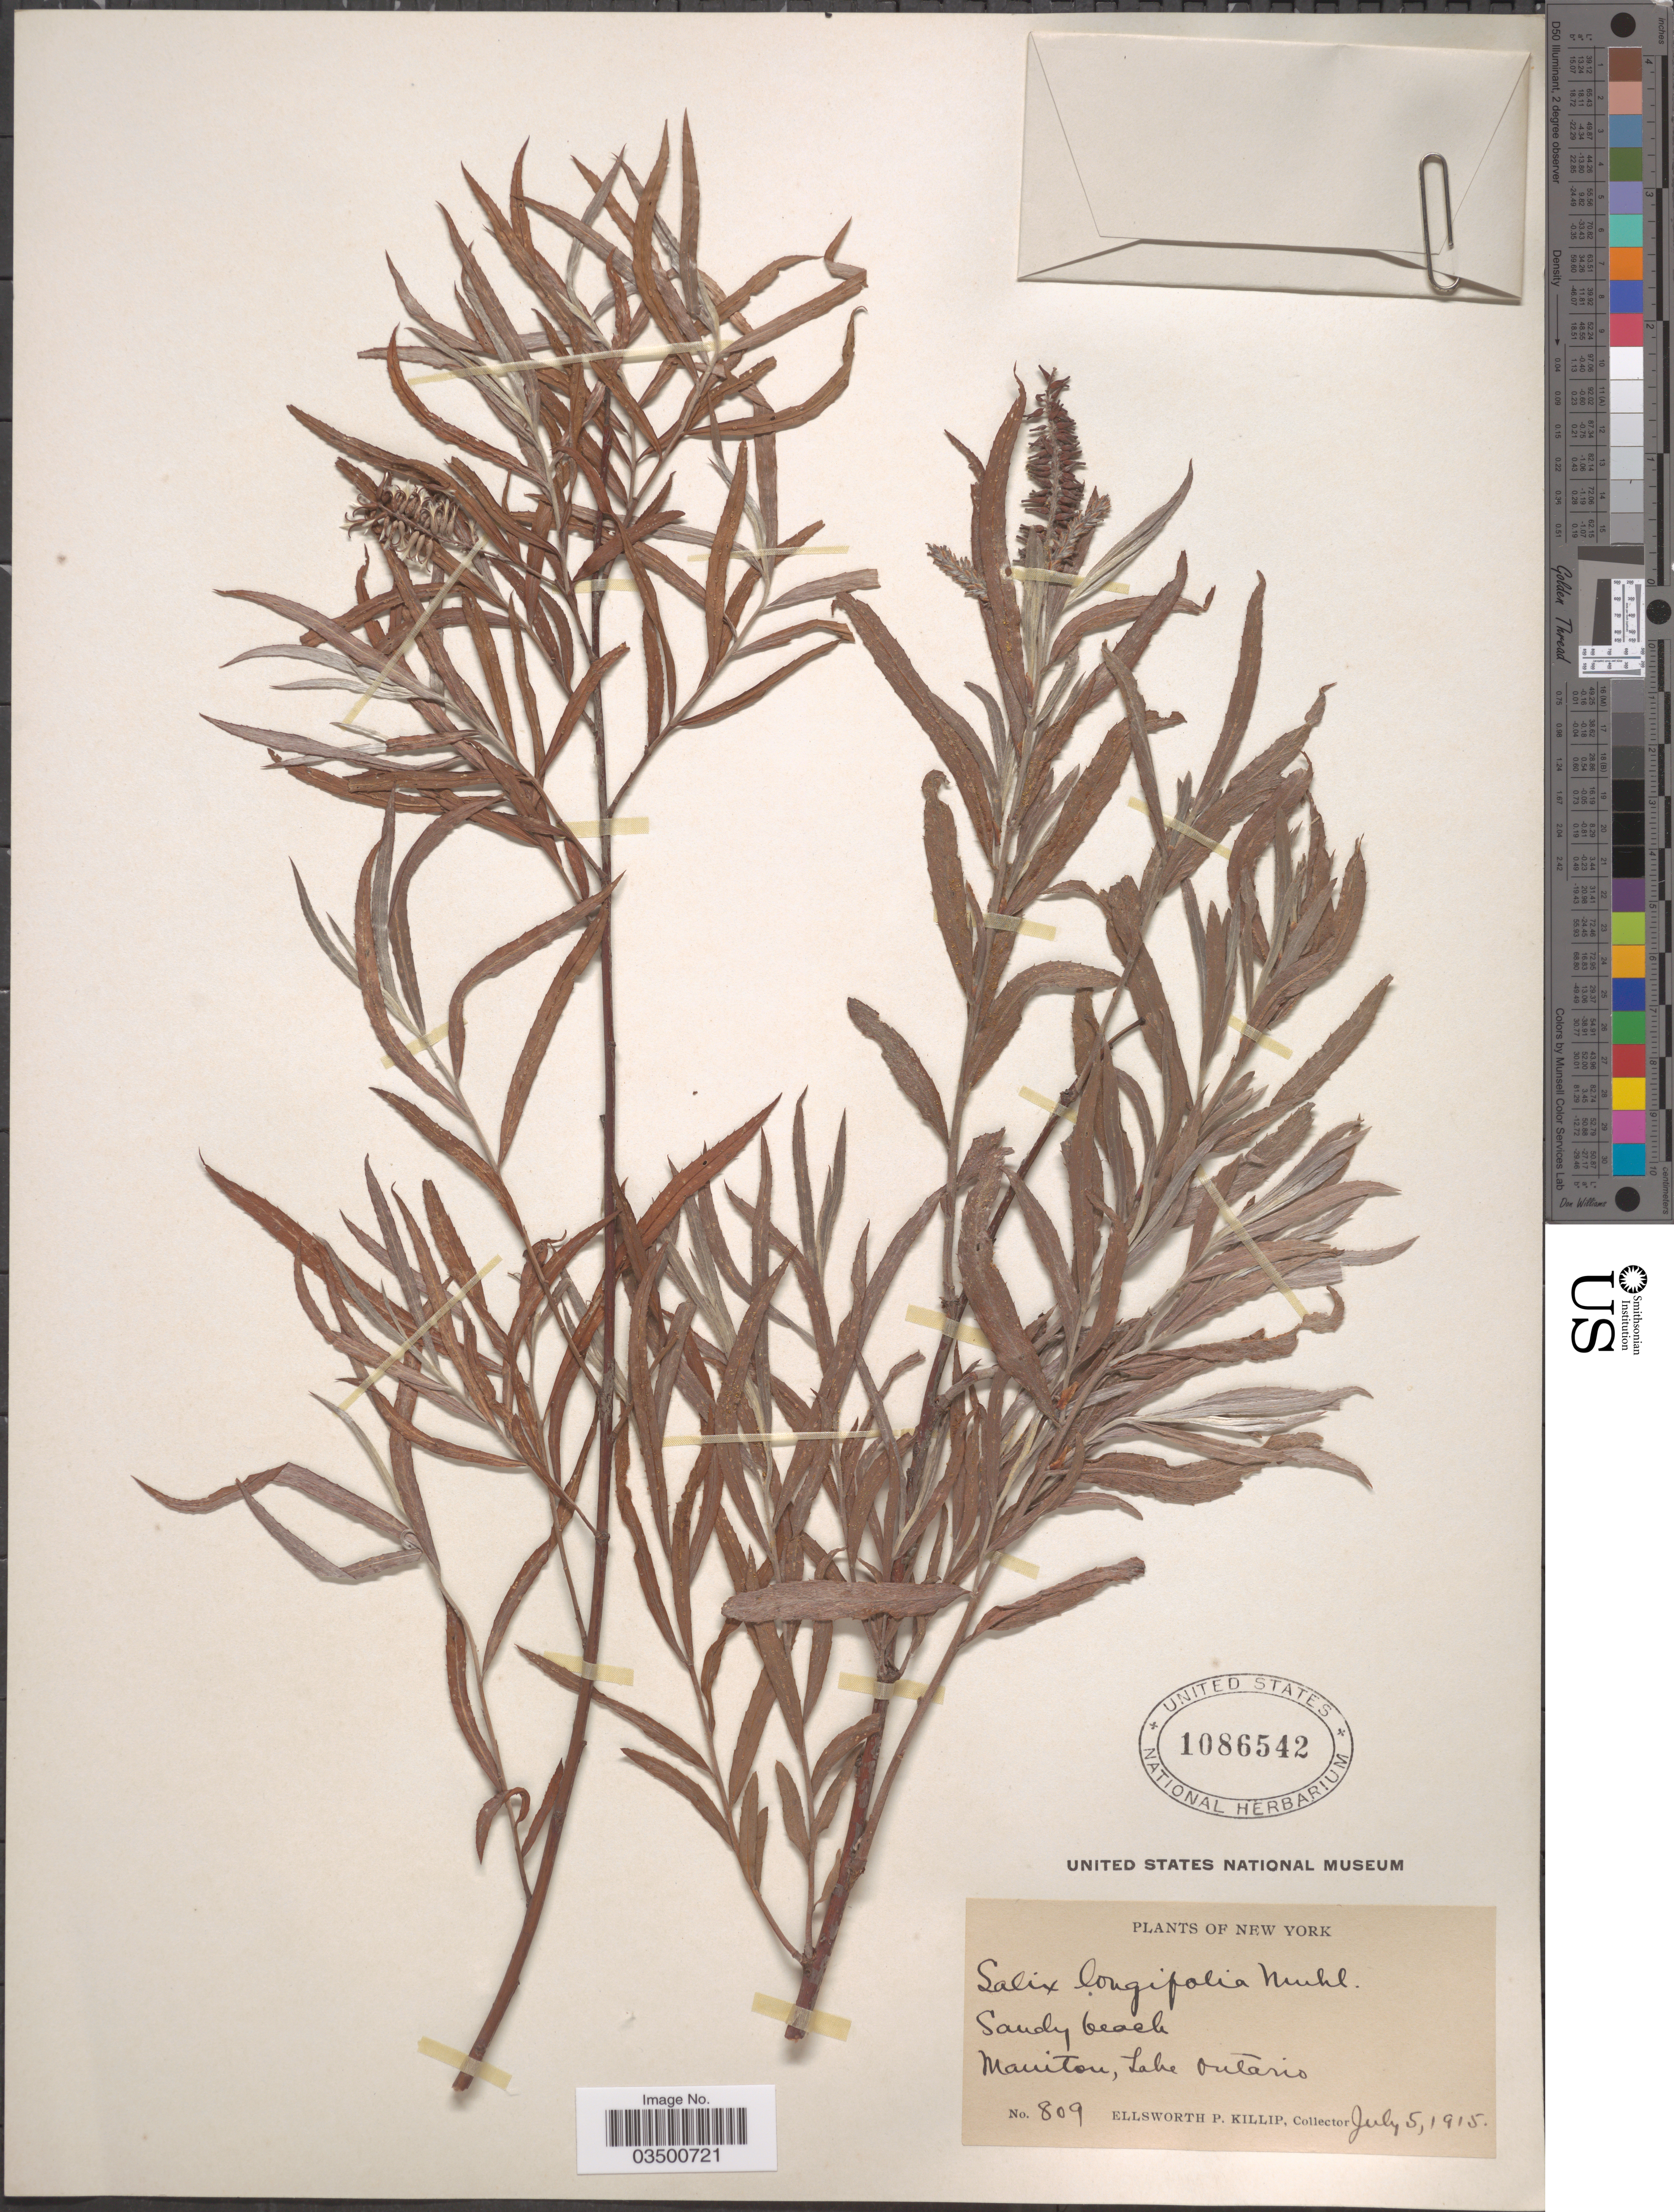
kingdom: Plantae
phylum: Tracheophyta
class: Magnoliopsida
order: Malpighiales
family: Salicaceae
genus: Salix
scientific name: Salix interior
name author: Rowlee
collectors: E. P. Killip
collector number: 809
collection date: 1915-07-05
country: United States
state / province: New York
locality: Sandy beach. Maniton, Lake Ontario.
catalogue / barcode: US 1086542